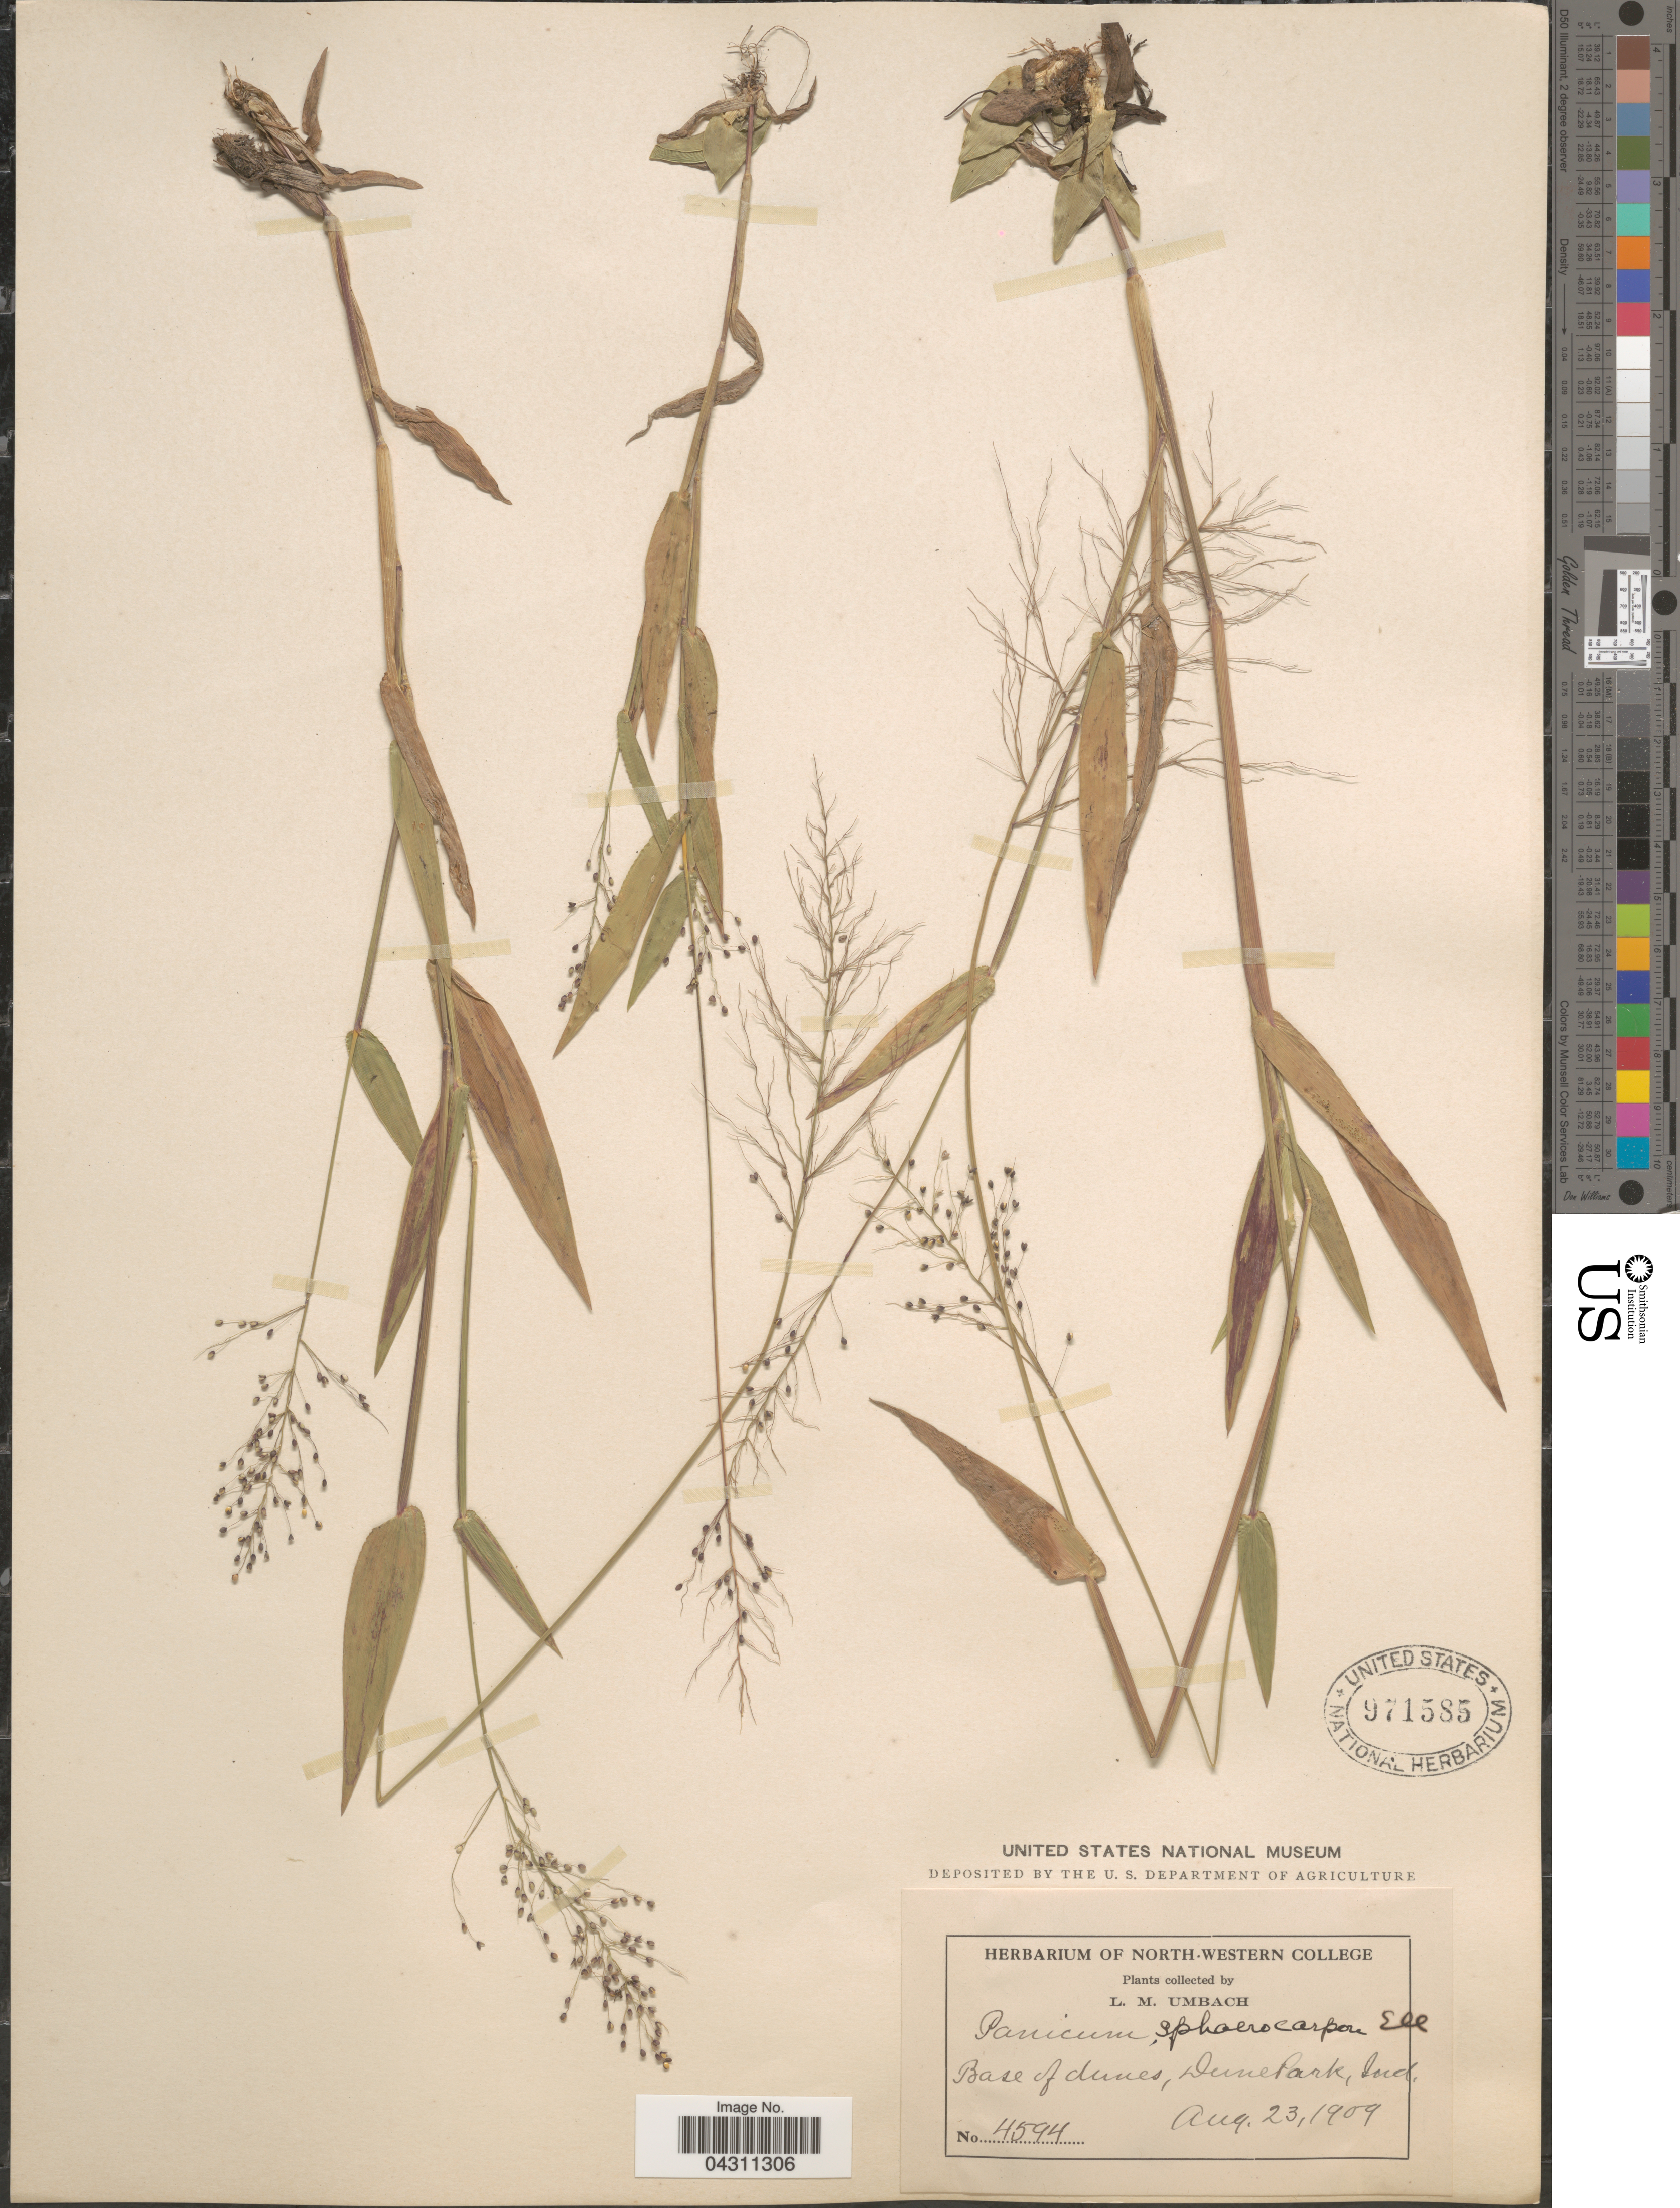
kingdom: Plantae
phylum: Tracheophyta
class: Liliopsida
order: Poales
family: Poaceae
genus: Dichanthelium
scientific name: Dichanthelium sphaerocarpon var. sphaerocarpon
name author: (Elliott) Gould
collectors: L. M. Umbach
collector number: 4594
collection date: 1909-08-23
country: United States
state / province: Indiana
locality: Dune Park.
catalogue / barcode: US 971585